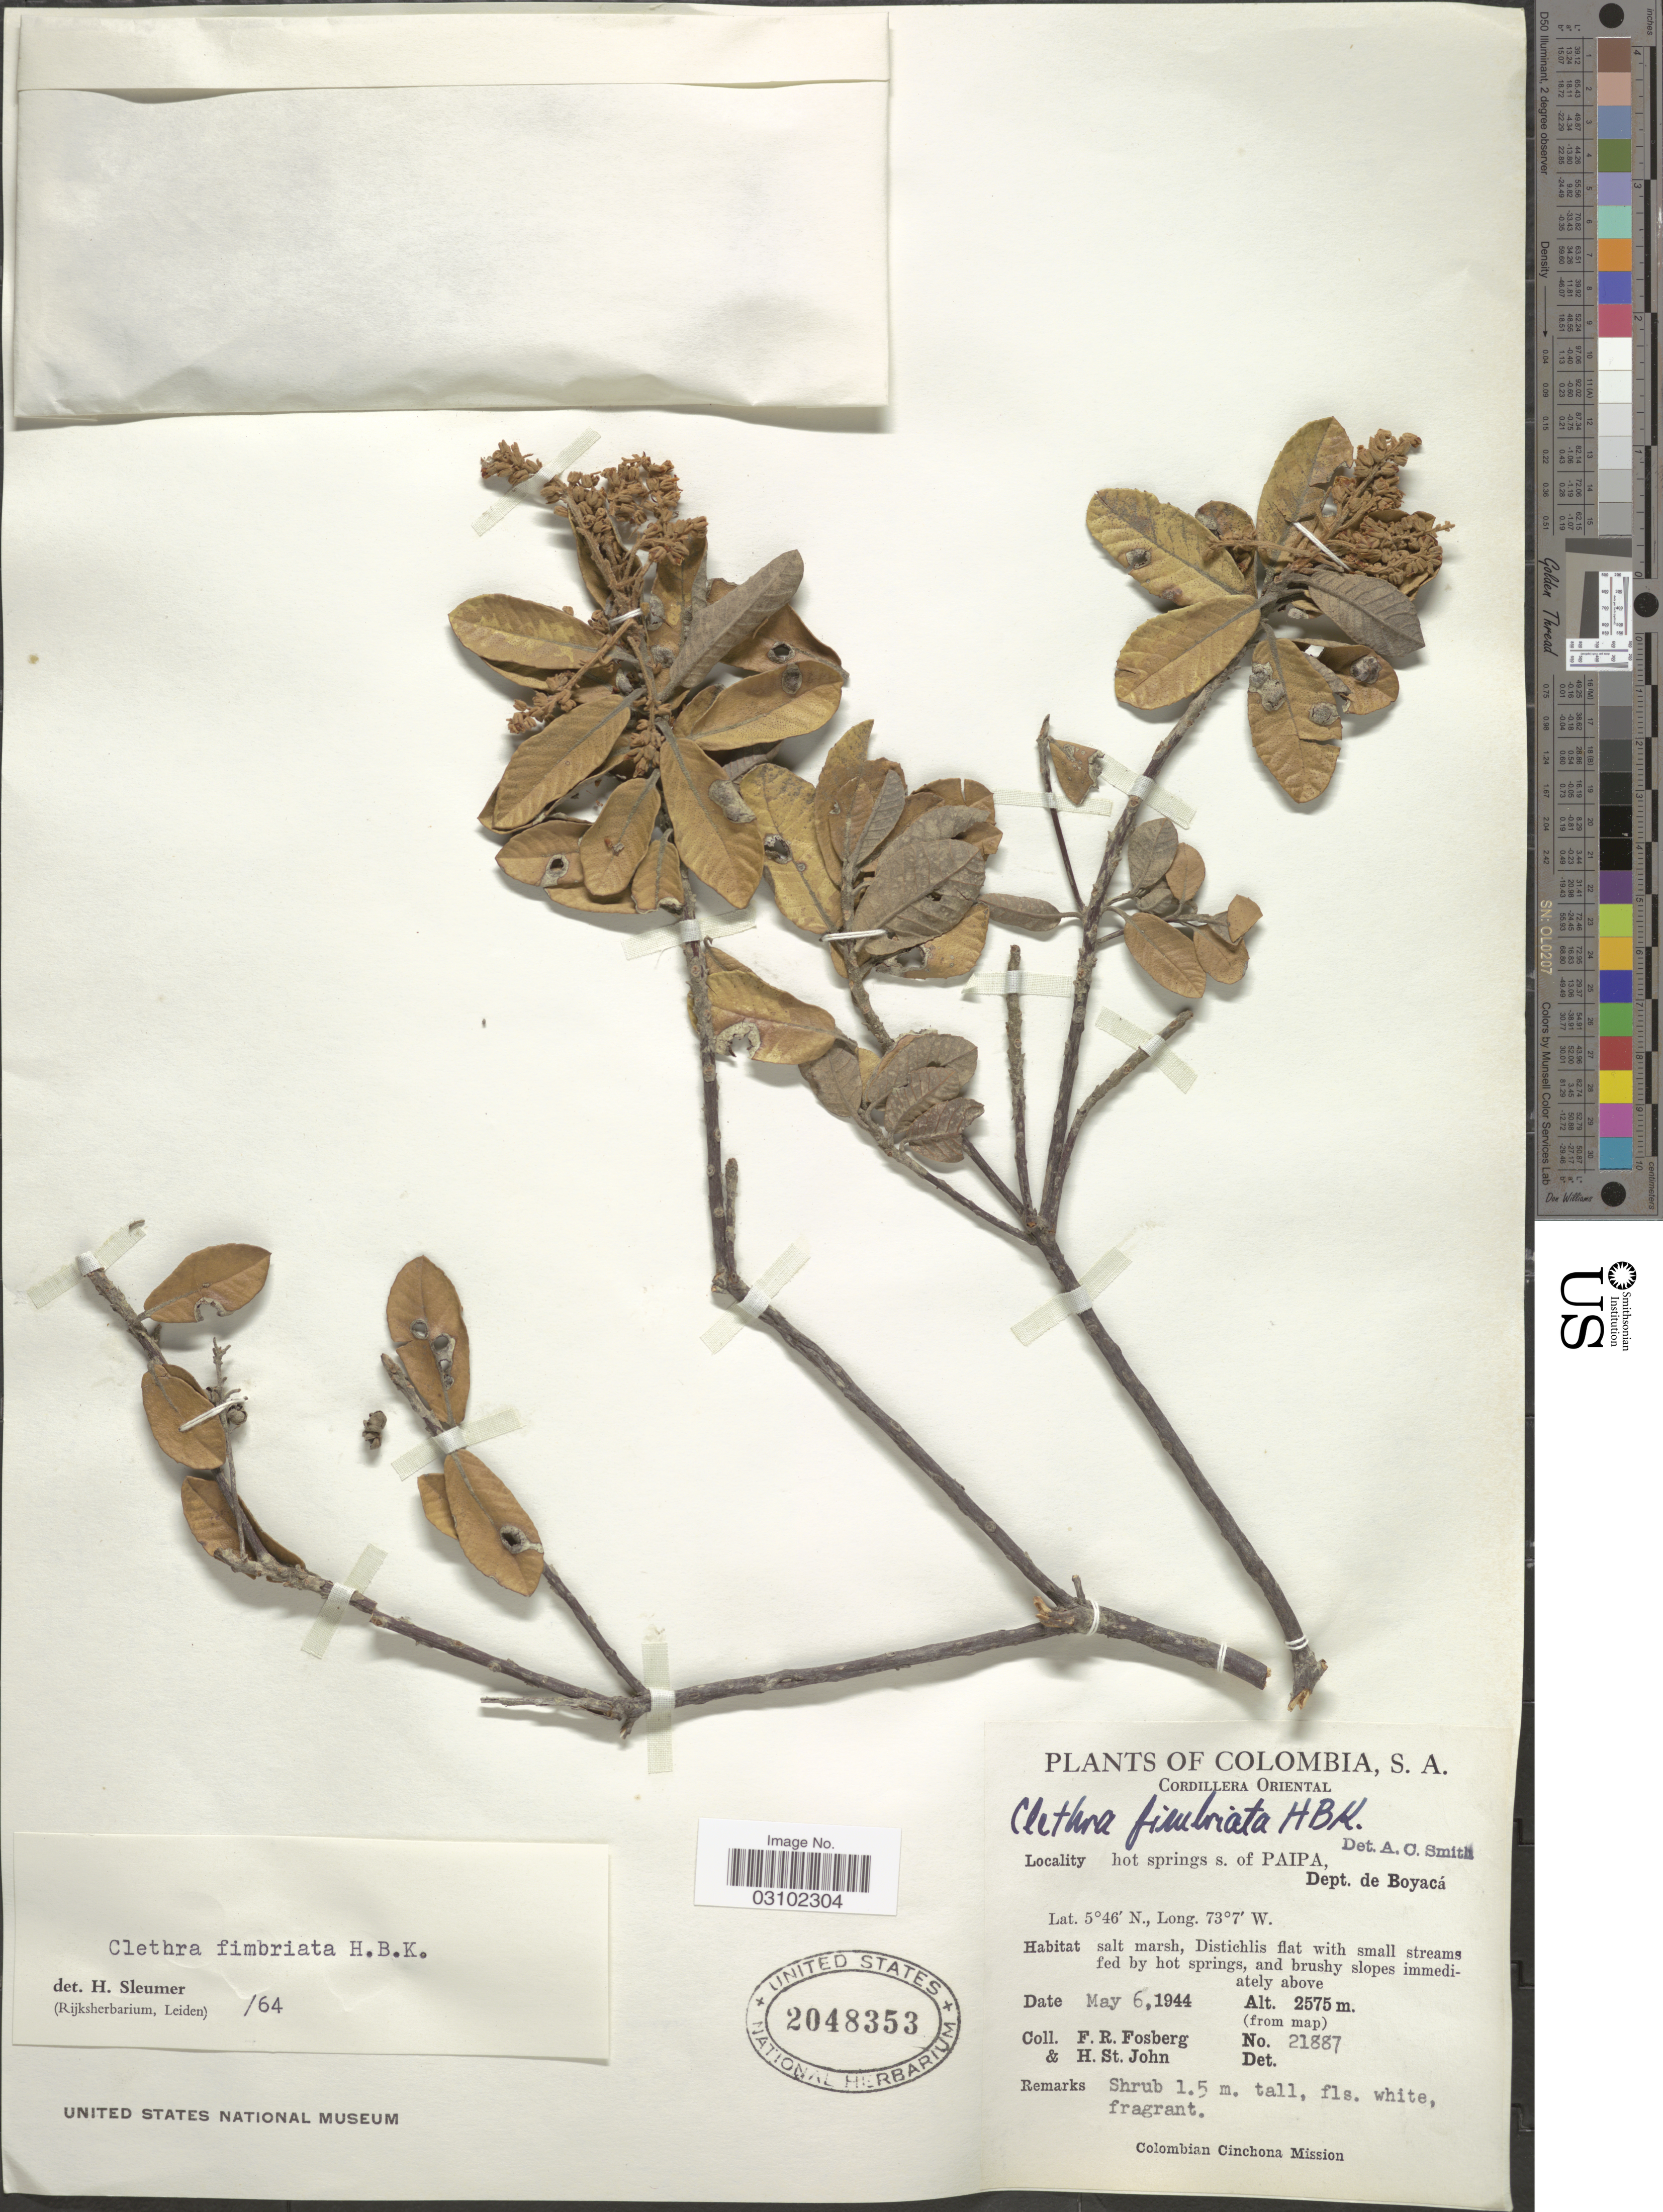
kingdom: Plantae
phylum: Tracheophyta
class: Magnoliopsida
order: Ericales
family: Clethraceae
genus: Clethra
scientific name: Clethra fimbriata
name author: Kunth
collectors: F. R. Fosberg & H. St. John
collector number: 21887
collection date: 1944-05-06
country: Colombia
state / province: Boyacá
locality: Cordillera Oriental, hot springs s. of Paipa, Dept. de Boyacá.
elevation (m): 2575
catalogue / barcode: US 2048353